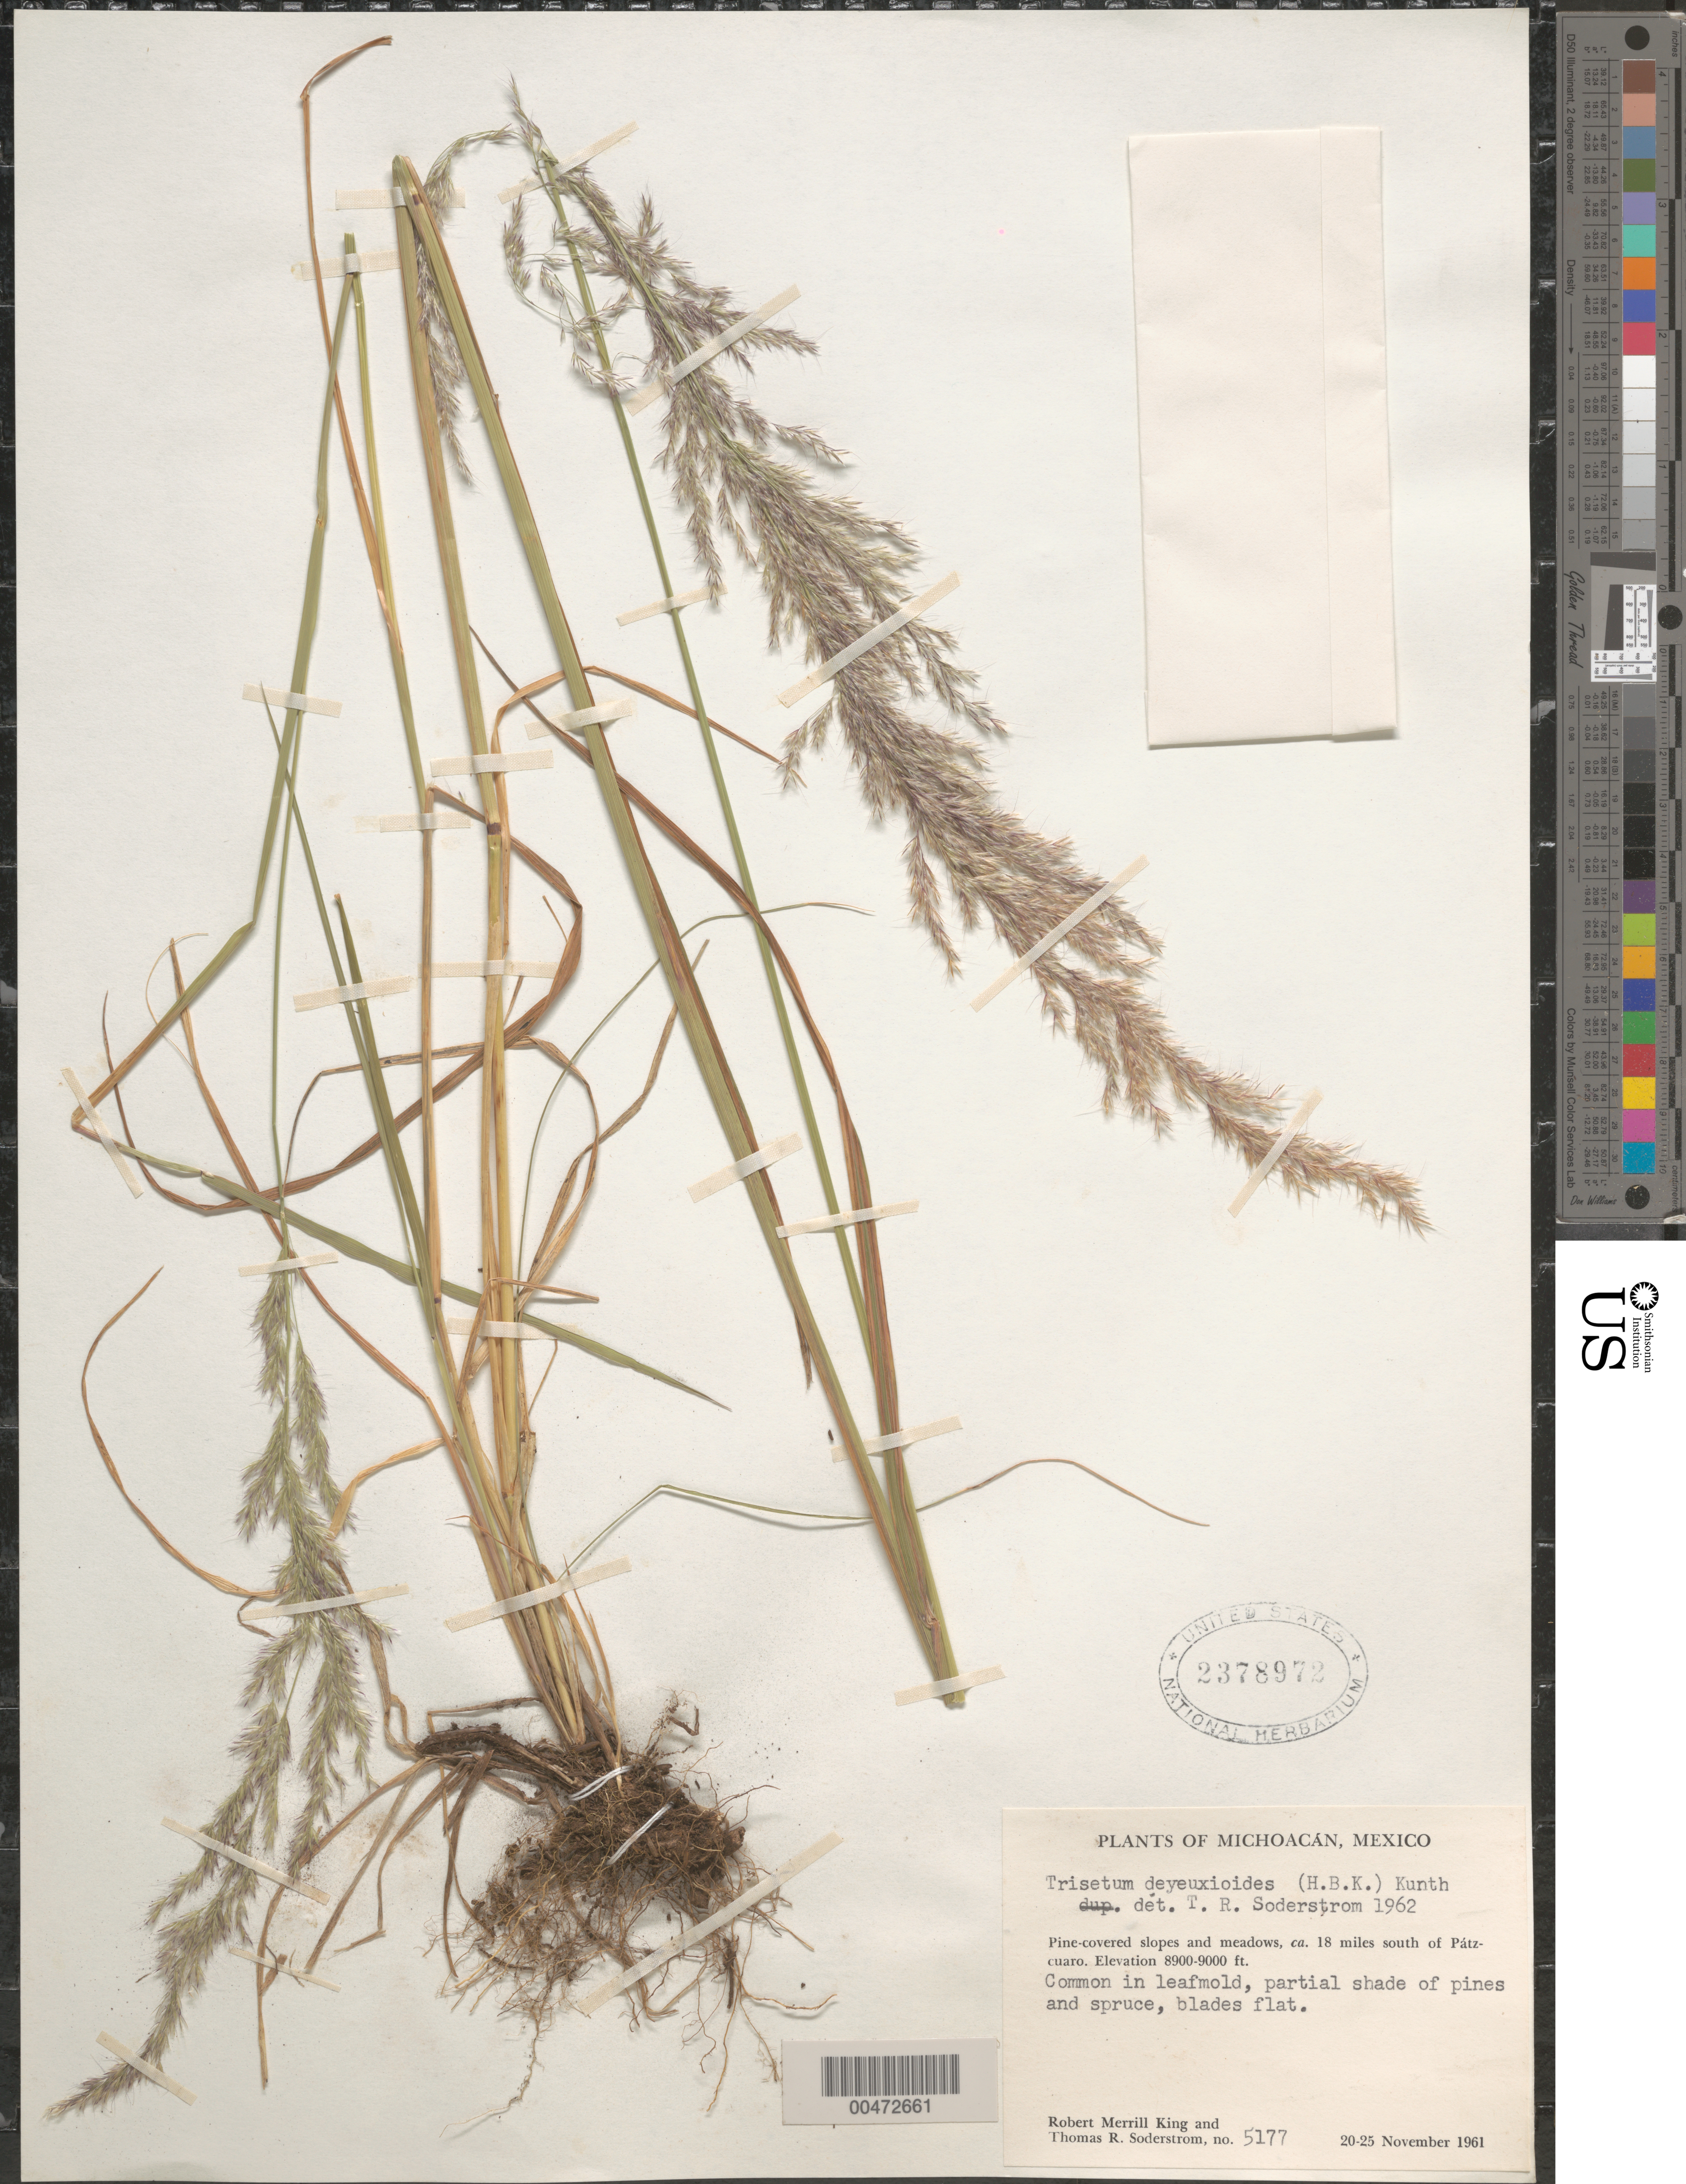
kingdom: Plantae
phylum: Tracheophyta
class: Liliopsida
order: Poales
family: Poaceae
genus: Trisetum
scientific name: Trisetum deyeuxioides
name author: (Kunth) Kunth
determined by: Soderstrom, T. R.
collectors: R. M. King & T. R. Soderstrom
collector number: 5177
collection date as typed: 20 Nov 1961 to 25 Nov 1961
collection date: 1961-11-20/1961-11-25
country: Mexico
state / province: Michoacán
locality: Ca. 18 mi S of Patzcuaro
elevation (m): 2713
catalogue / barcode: US 2378972